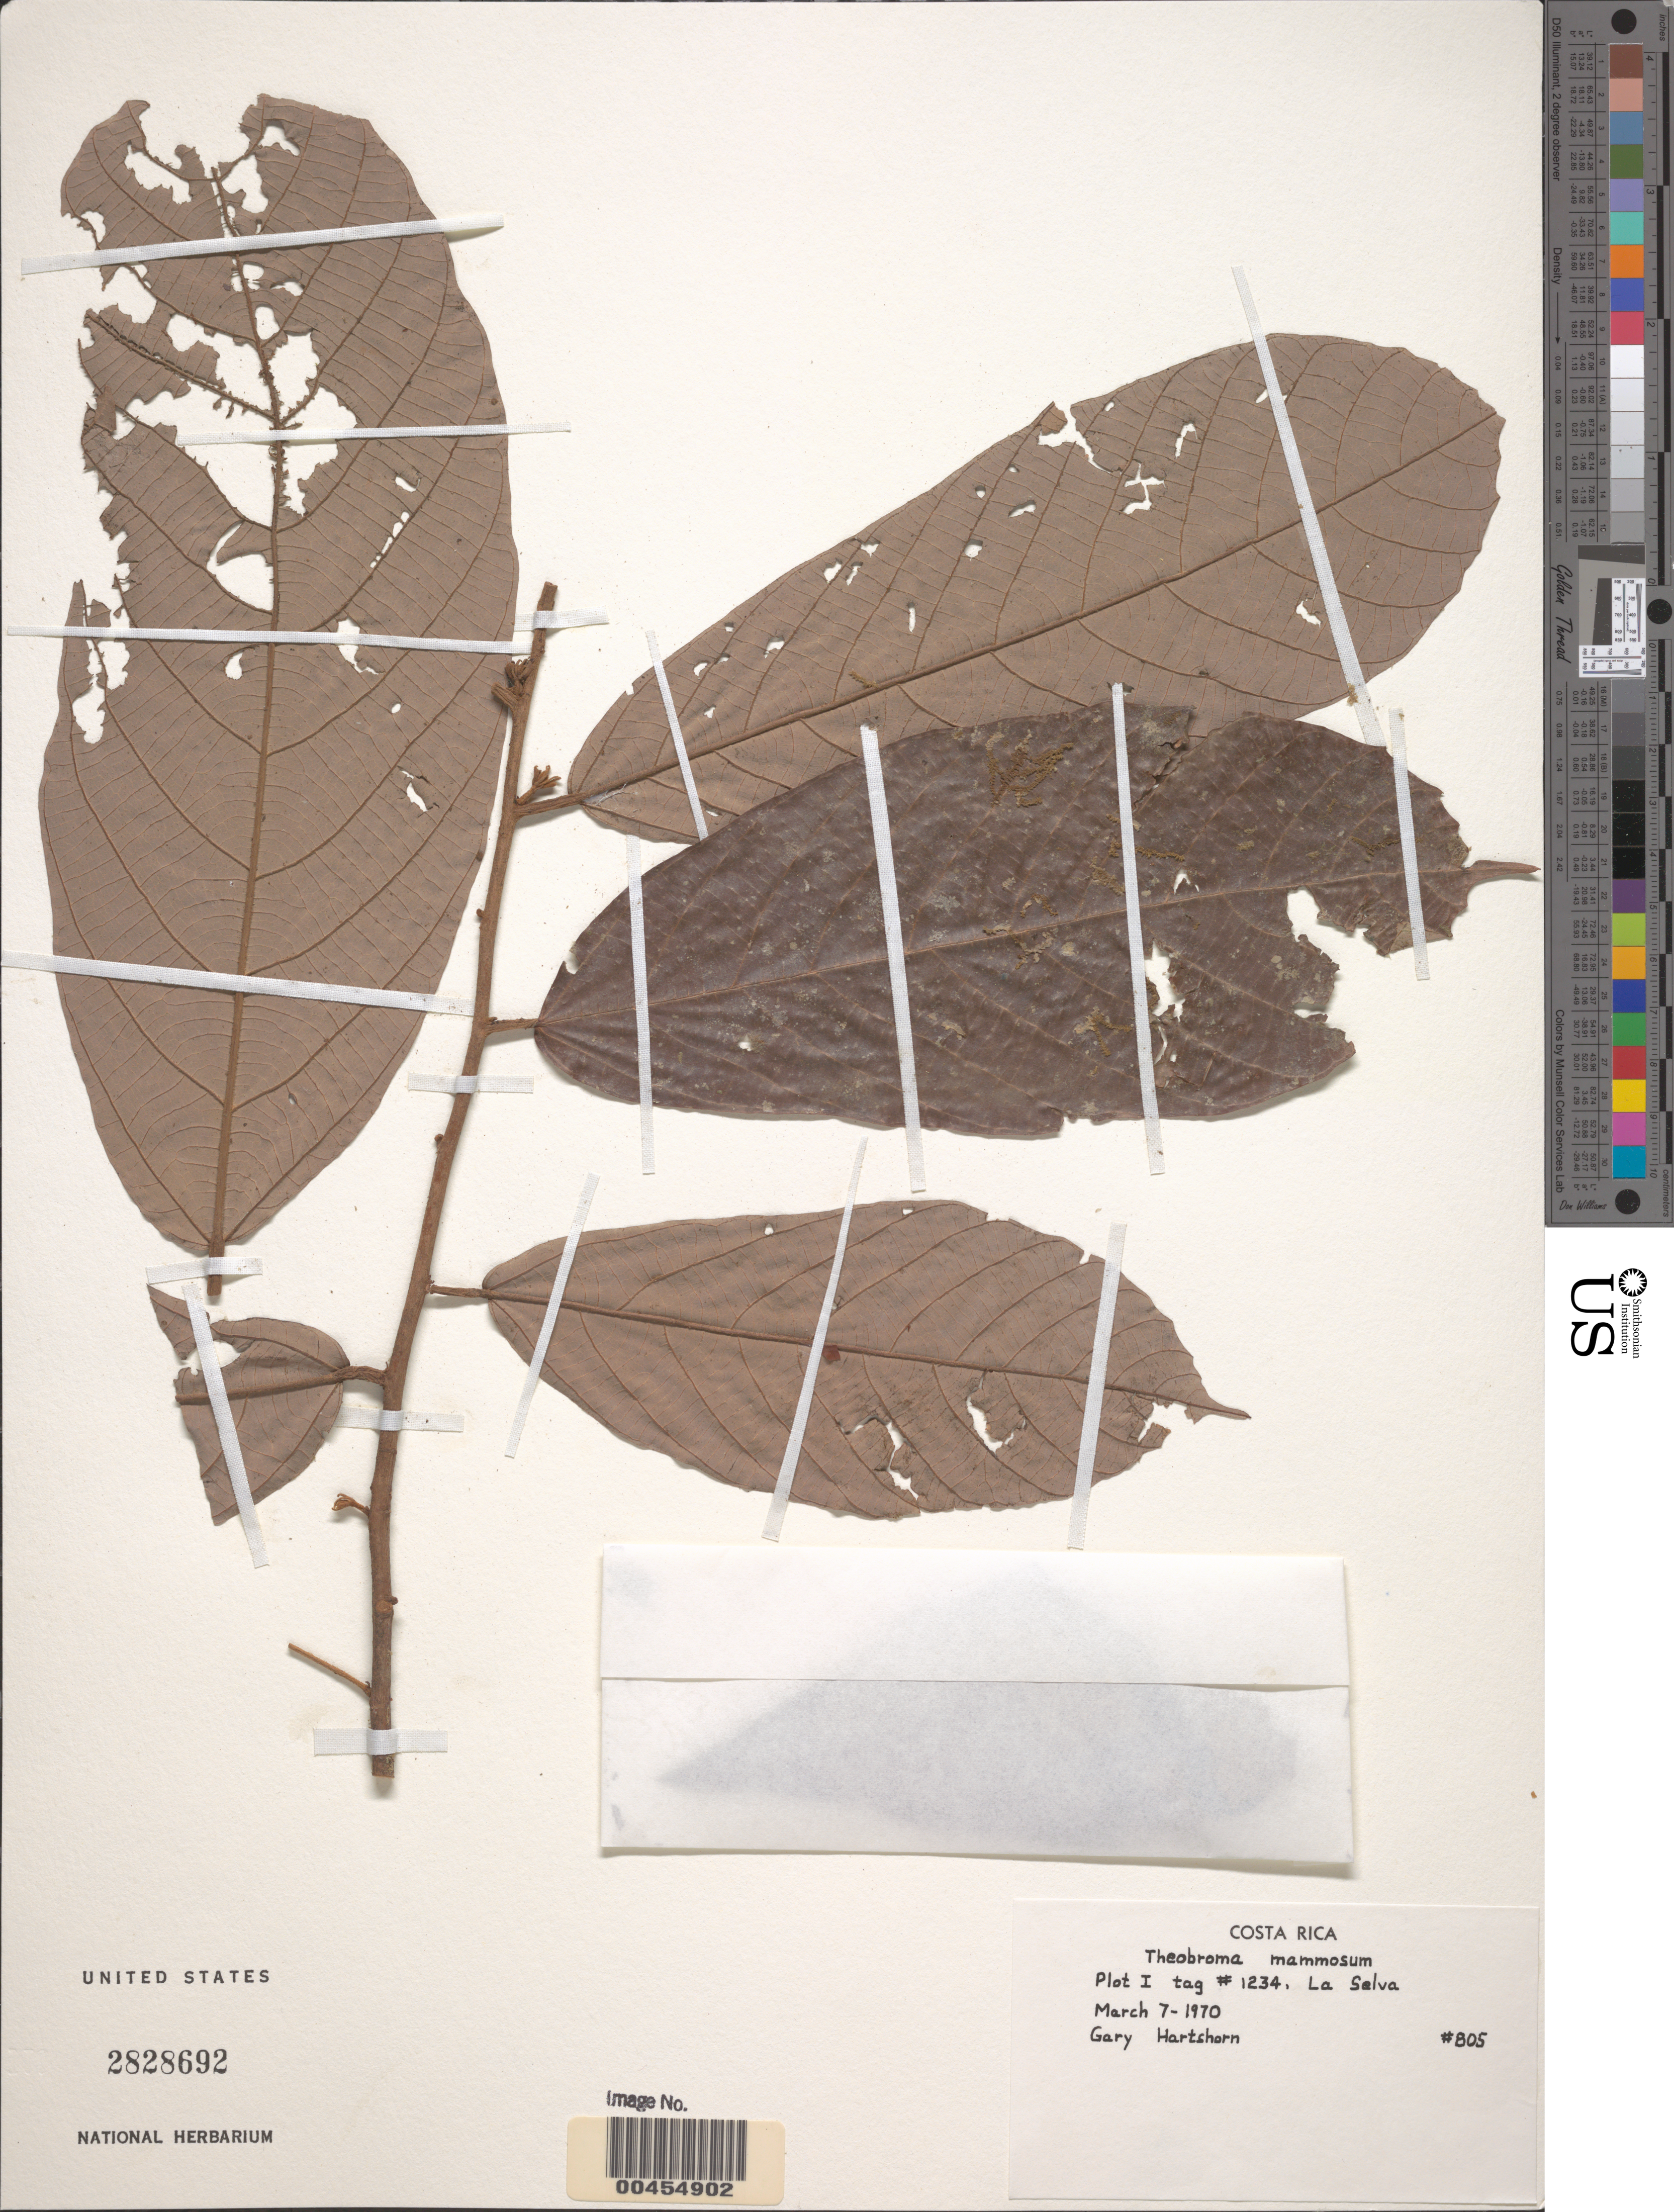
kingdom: Plantae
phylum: Tracheophyta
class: Magnoliopsida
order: Malvales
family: Malvaceae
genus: Theobroma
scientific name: Theobroma angustifolium f. mammosum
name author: (Cuatrec. & J. León) Colli-Silva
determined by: Dorr, L. J., (BOT), Smithsonian Institution - National Museum of Natural History (UNITED STATES)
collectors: G. Hartshorn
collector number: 805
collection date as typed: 07 Mar 1970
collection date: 1970-03-07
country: Costa Rica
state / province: Heredia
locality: La Selva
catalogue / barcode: US 2828692